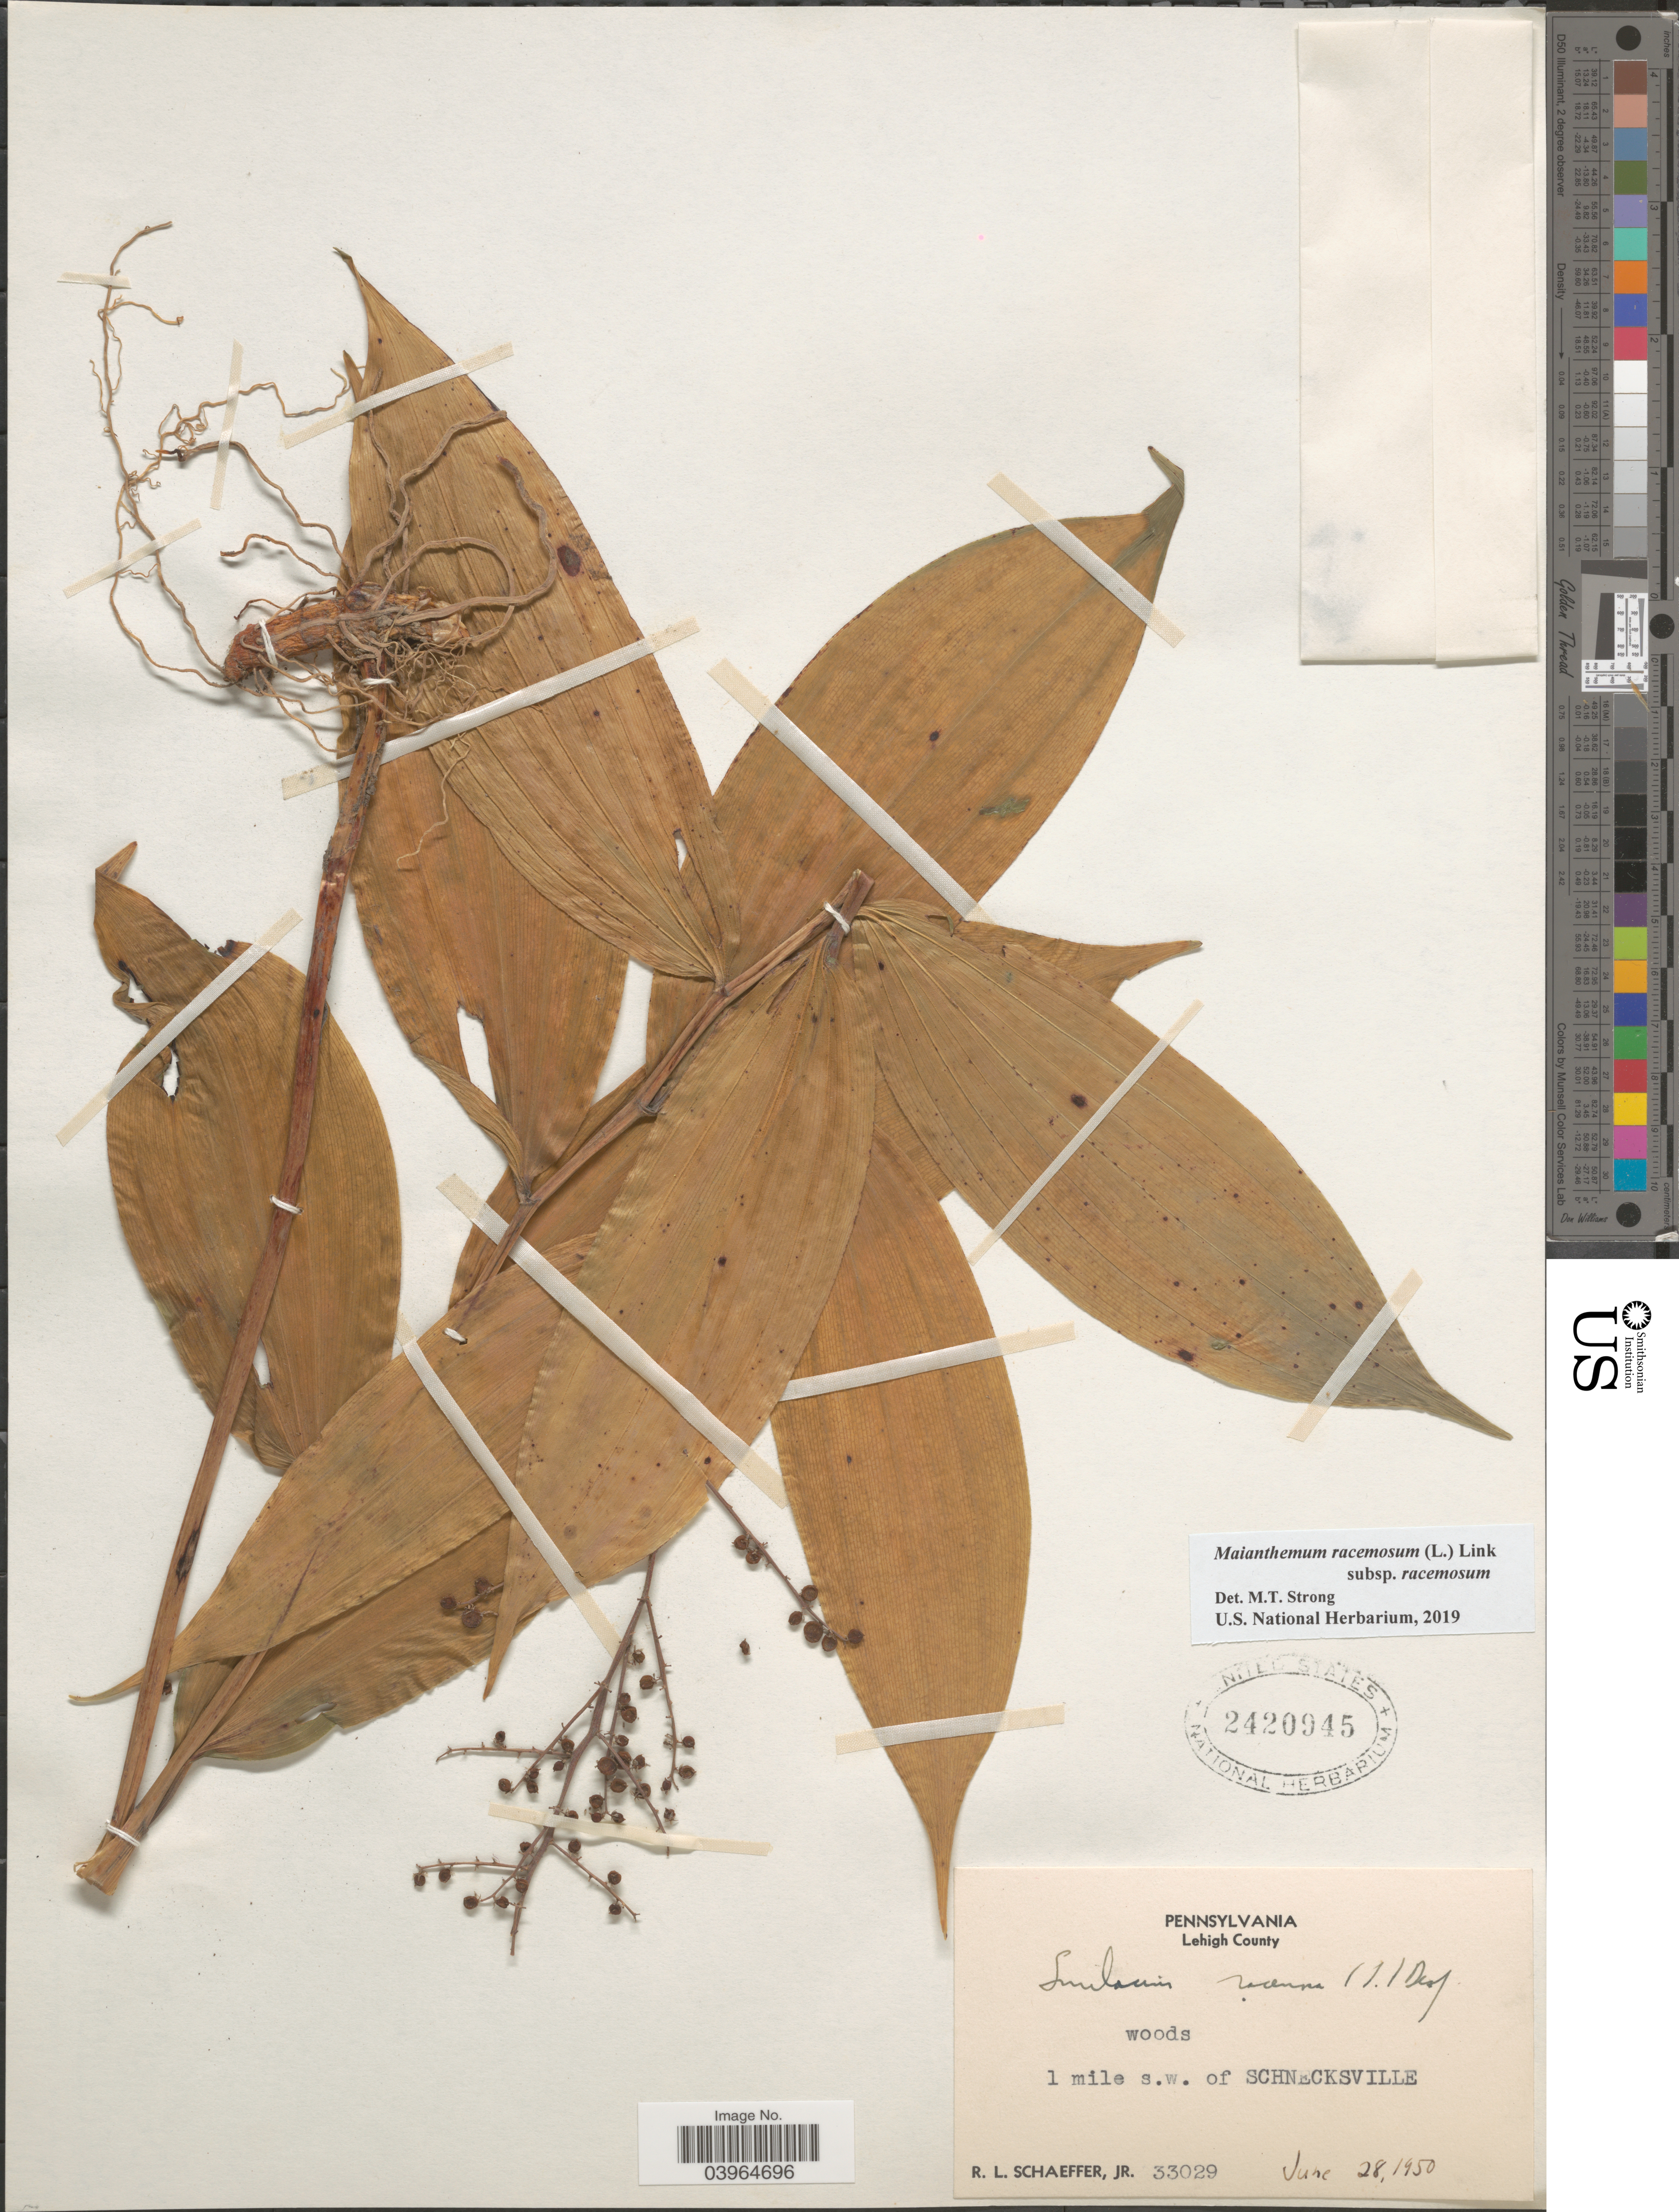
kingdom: Plantae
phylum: Tracheophyta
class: Liliopsida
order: Asparagales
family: Asparagaceae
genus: Maianthemum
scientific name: Maianthemum racemosum subsp. racemosum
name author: (L.) Link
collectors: R. L. Schaeffer Jr.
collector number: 33029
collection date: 1950-06-28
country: United States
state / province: Pennsylvania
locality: Lehigh County. 1 mile s.w. of Schnecksville.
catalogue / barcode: US 2420945